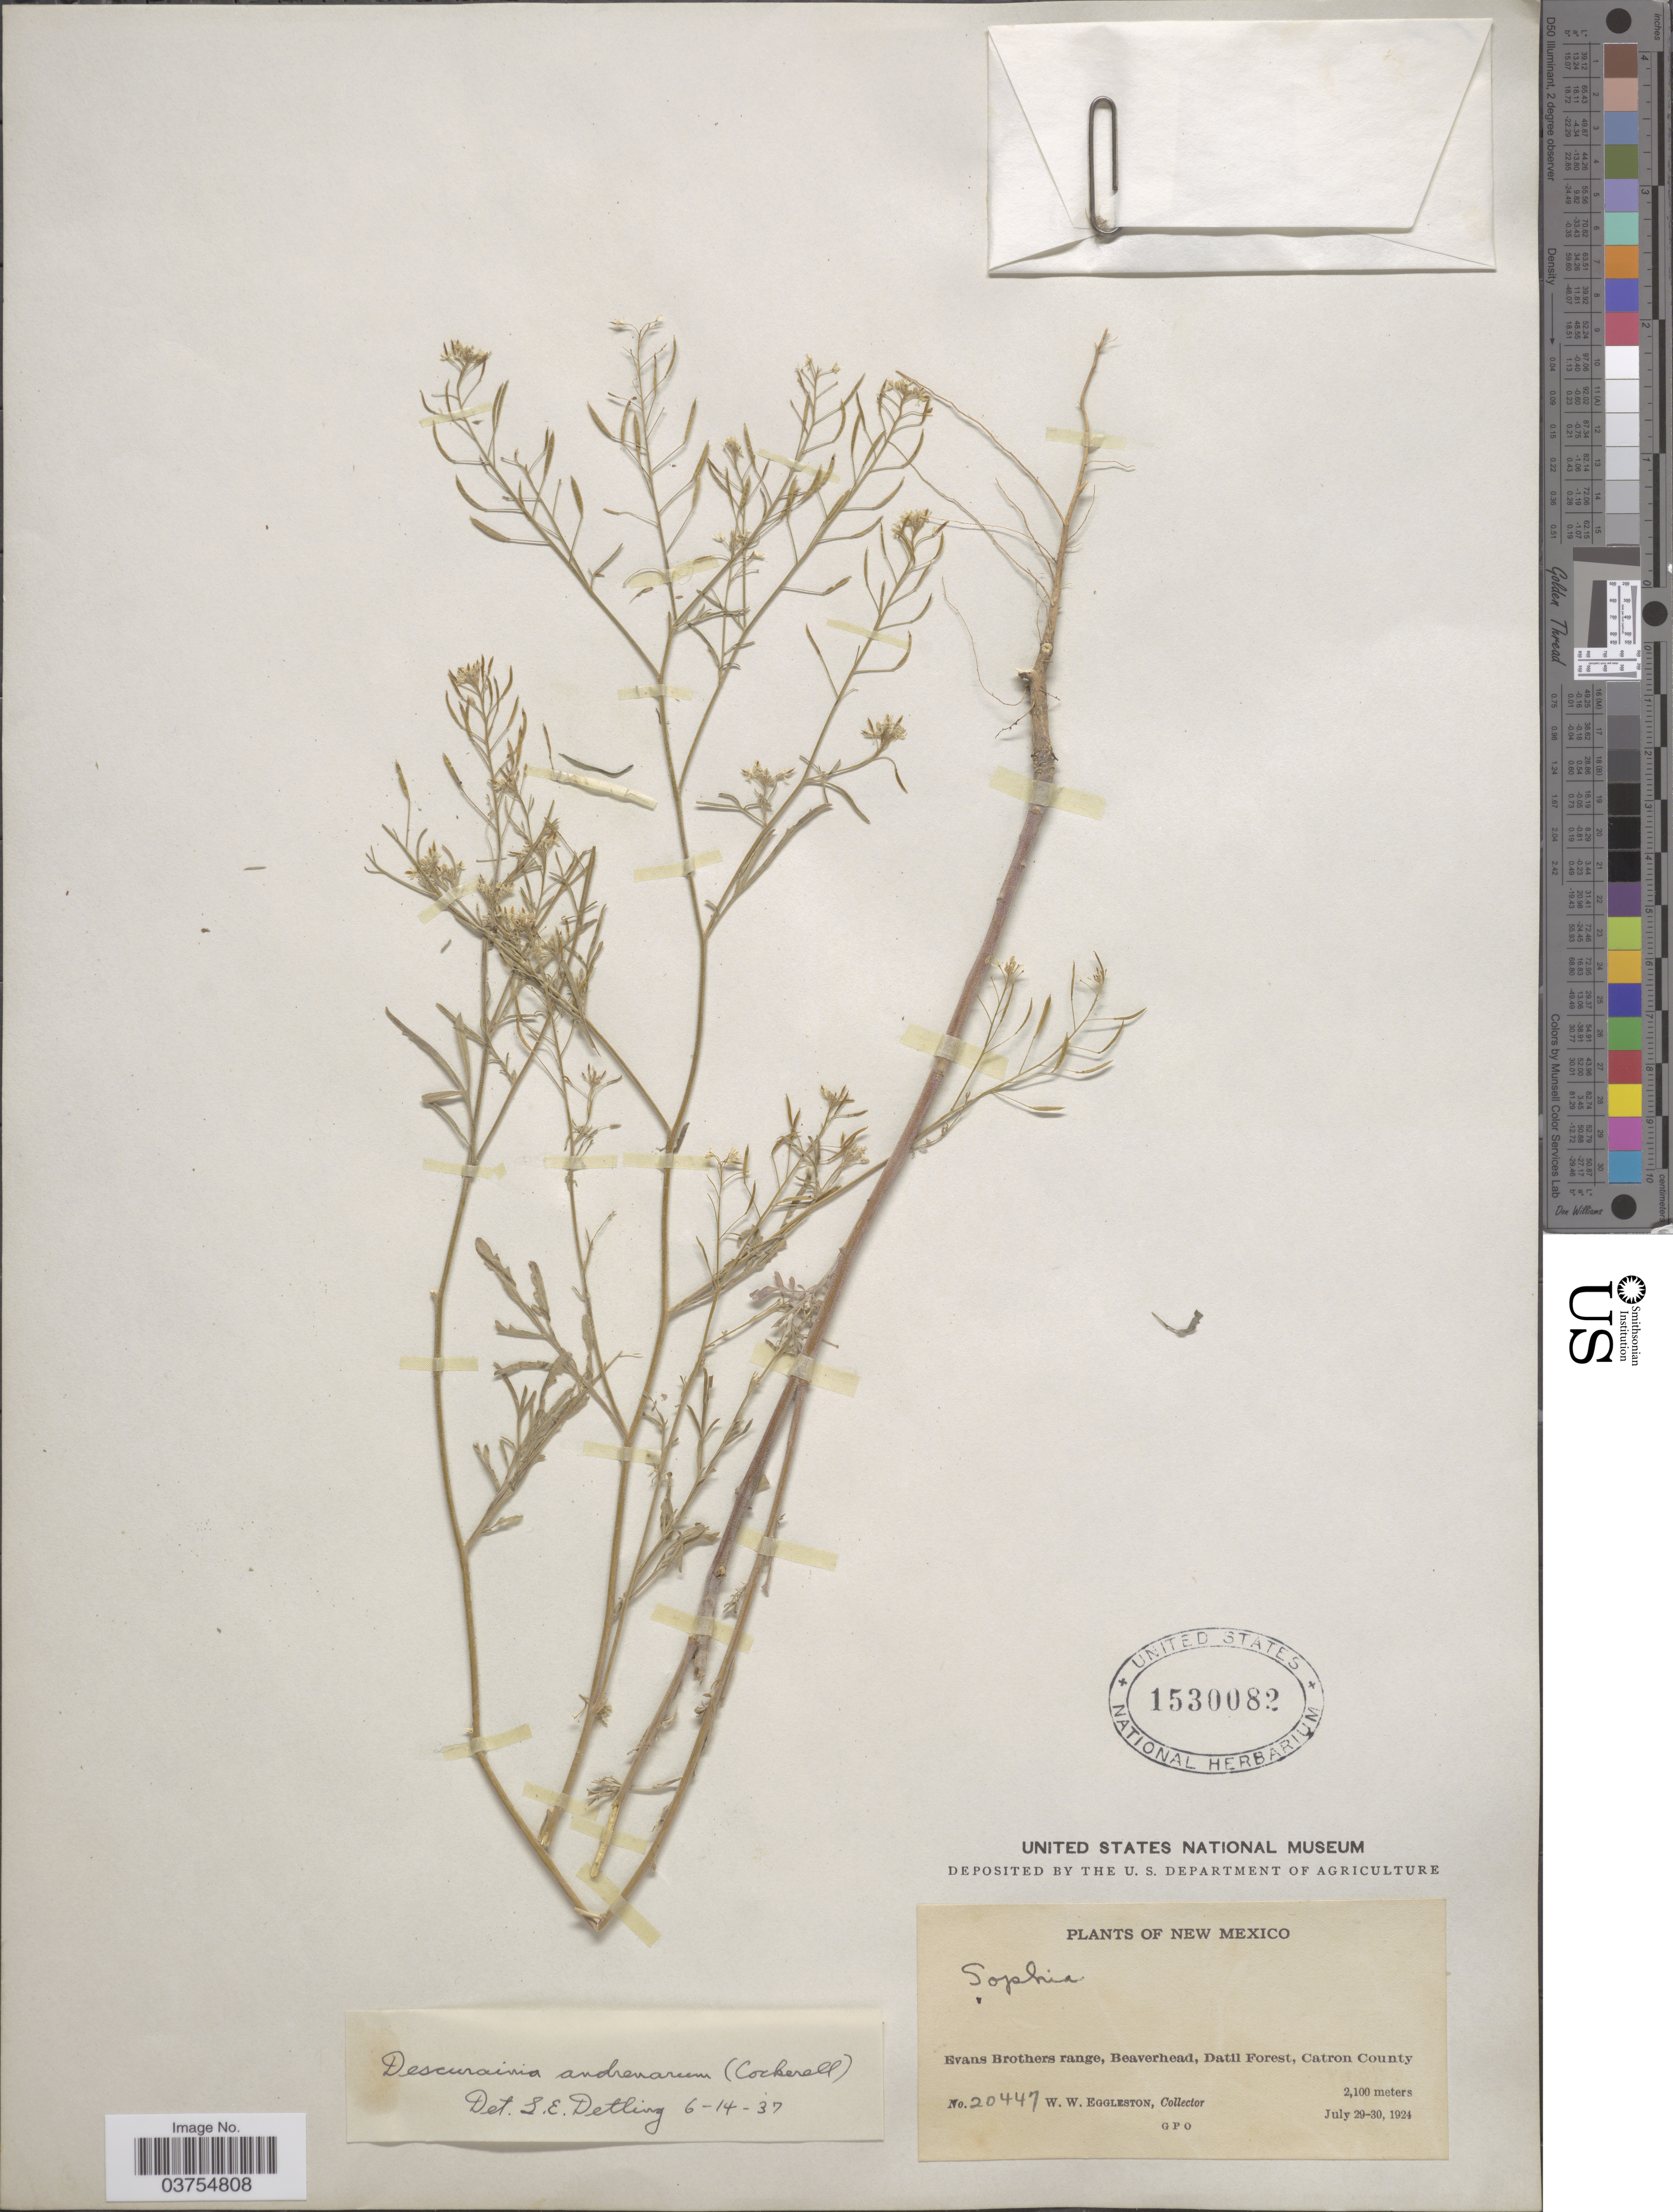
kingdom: Plantae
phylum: Tracheophyta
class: Magnoliopsida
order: Brassicales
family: Brassicaceae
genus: Descurainia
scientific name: Descurainia pinnata subsp. halictorum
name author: (Cockerell) Detling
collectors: W. W. Eggleston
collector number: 20447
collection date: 1924-07-29/1924-07-30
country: United States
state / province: New Mexico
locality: Evans Brothers range, Beaverhead, Datil Forest, Catron County.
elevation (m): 2100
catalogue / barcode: US 1530082